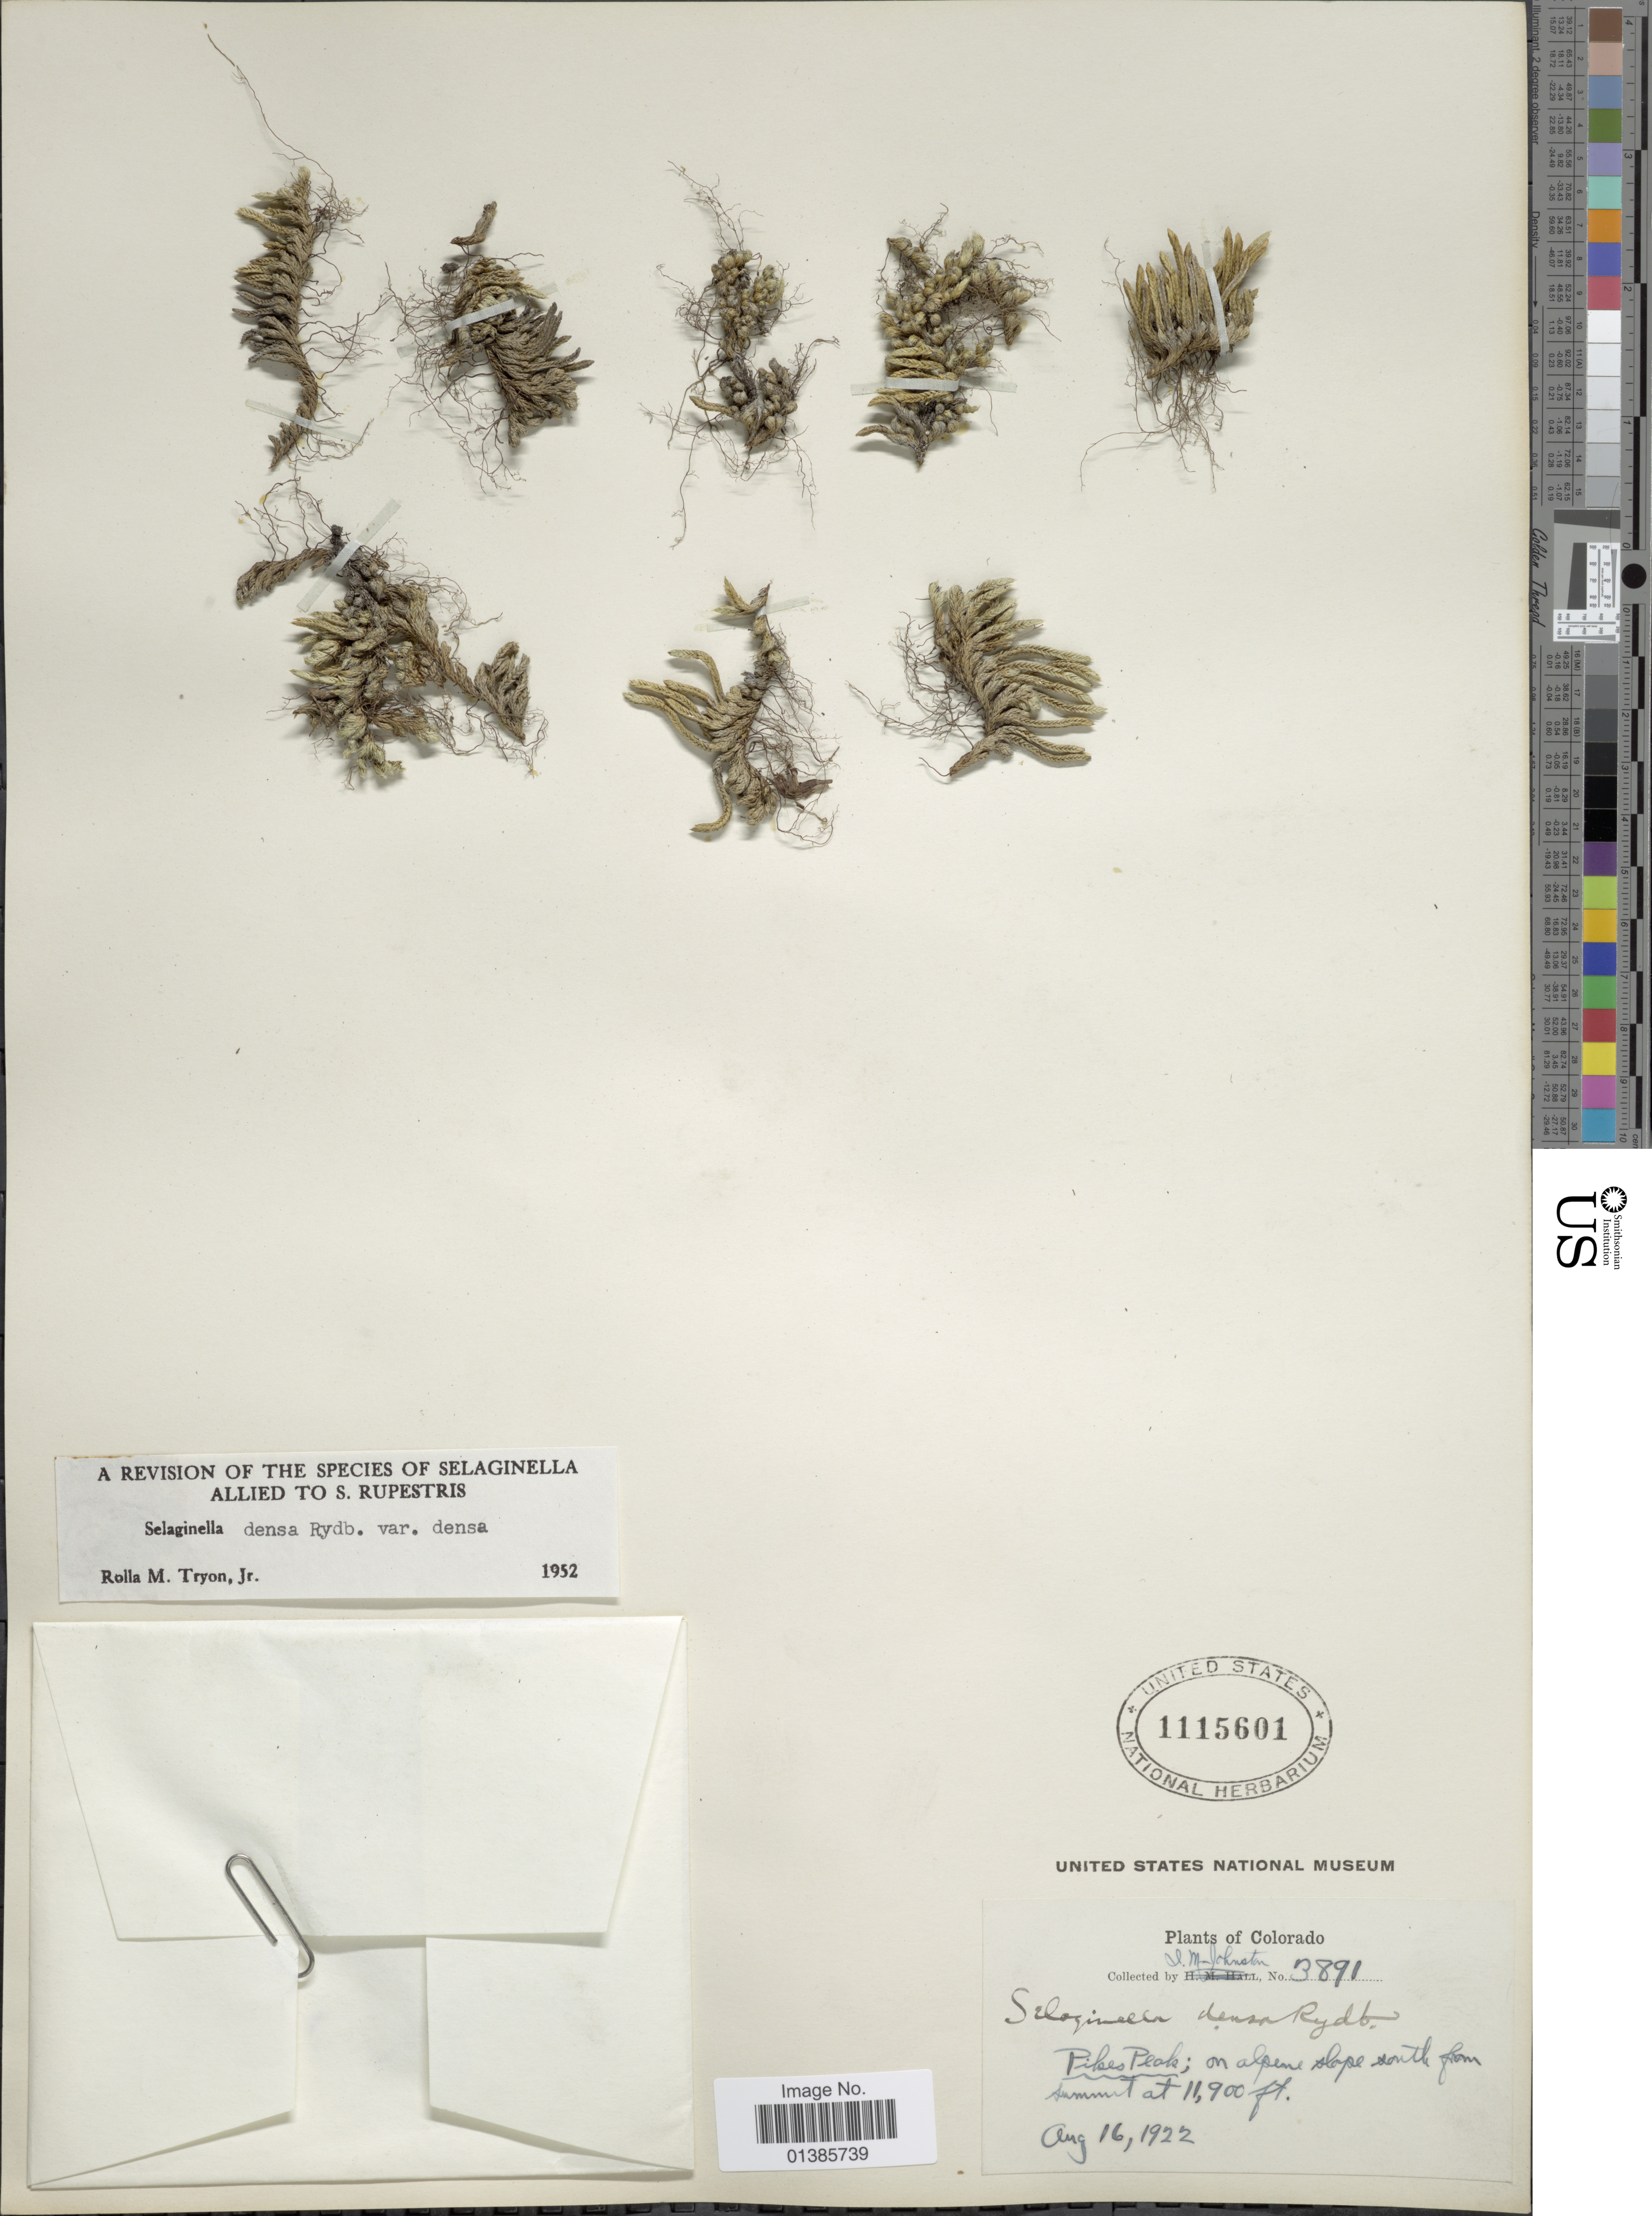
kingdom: Plantae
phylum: Tracheophyta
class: Lycopodiopsida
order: Selaginellales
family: Selaginellaceae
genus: Selaginella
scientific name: Selaginella densa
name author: Rydb.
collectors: I.M. Johnston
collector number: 3891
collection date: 1922-08-16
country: United States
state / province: Colorado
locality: Pikes Peak; on alpine slope south from summit.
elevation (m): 3627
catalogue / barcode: US 1115601